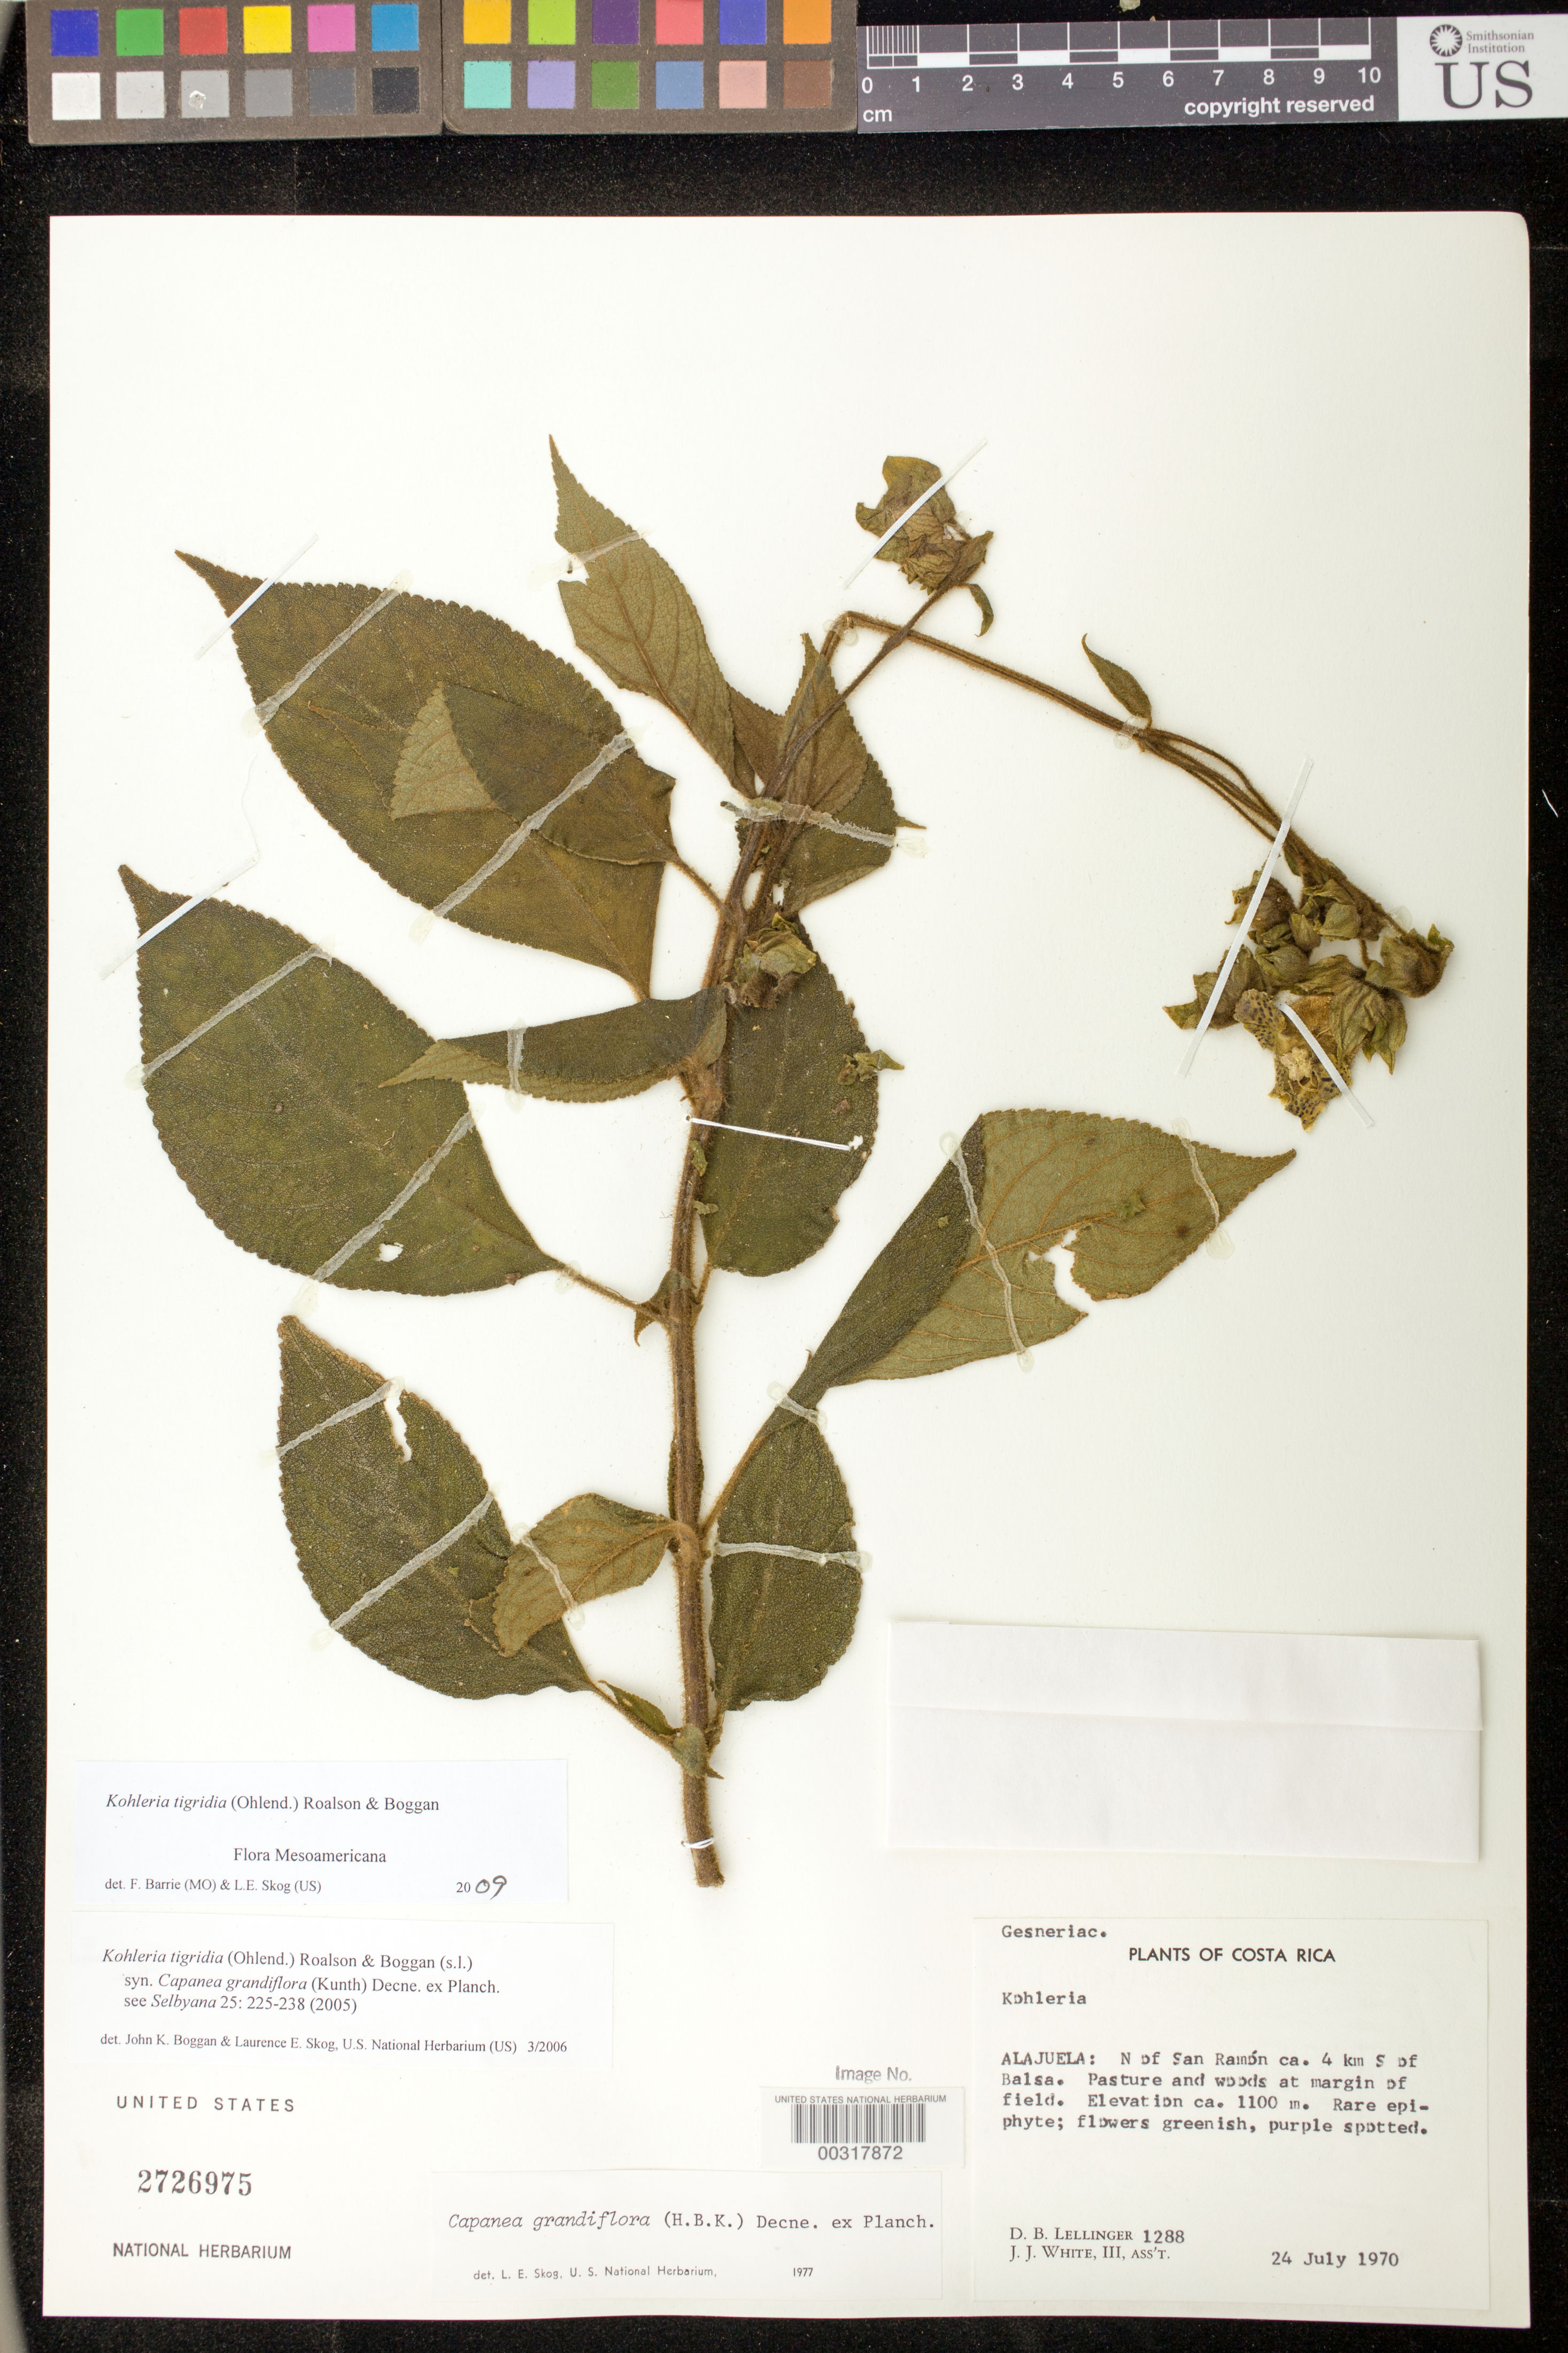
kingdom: Plantae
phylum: Tracheophyta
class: Magnoliopsida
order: Lamiales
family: Gesneriaceae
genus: Kohleria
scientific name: Kohleria tigridia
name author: (Ohlend.) Roalson & Boggan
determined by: Boggan, J. K.; Skog, L. E.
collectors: D. B. Lellinger & J. J. White III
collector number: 1288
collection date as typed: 24 Jul 1970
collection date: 1970-07-24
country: Costa Rica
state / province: Alajuela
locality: N of San Ramon ca 4 km S of Balsa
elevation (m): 1100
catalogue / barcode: US 2726975